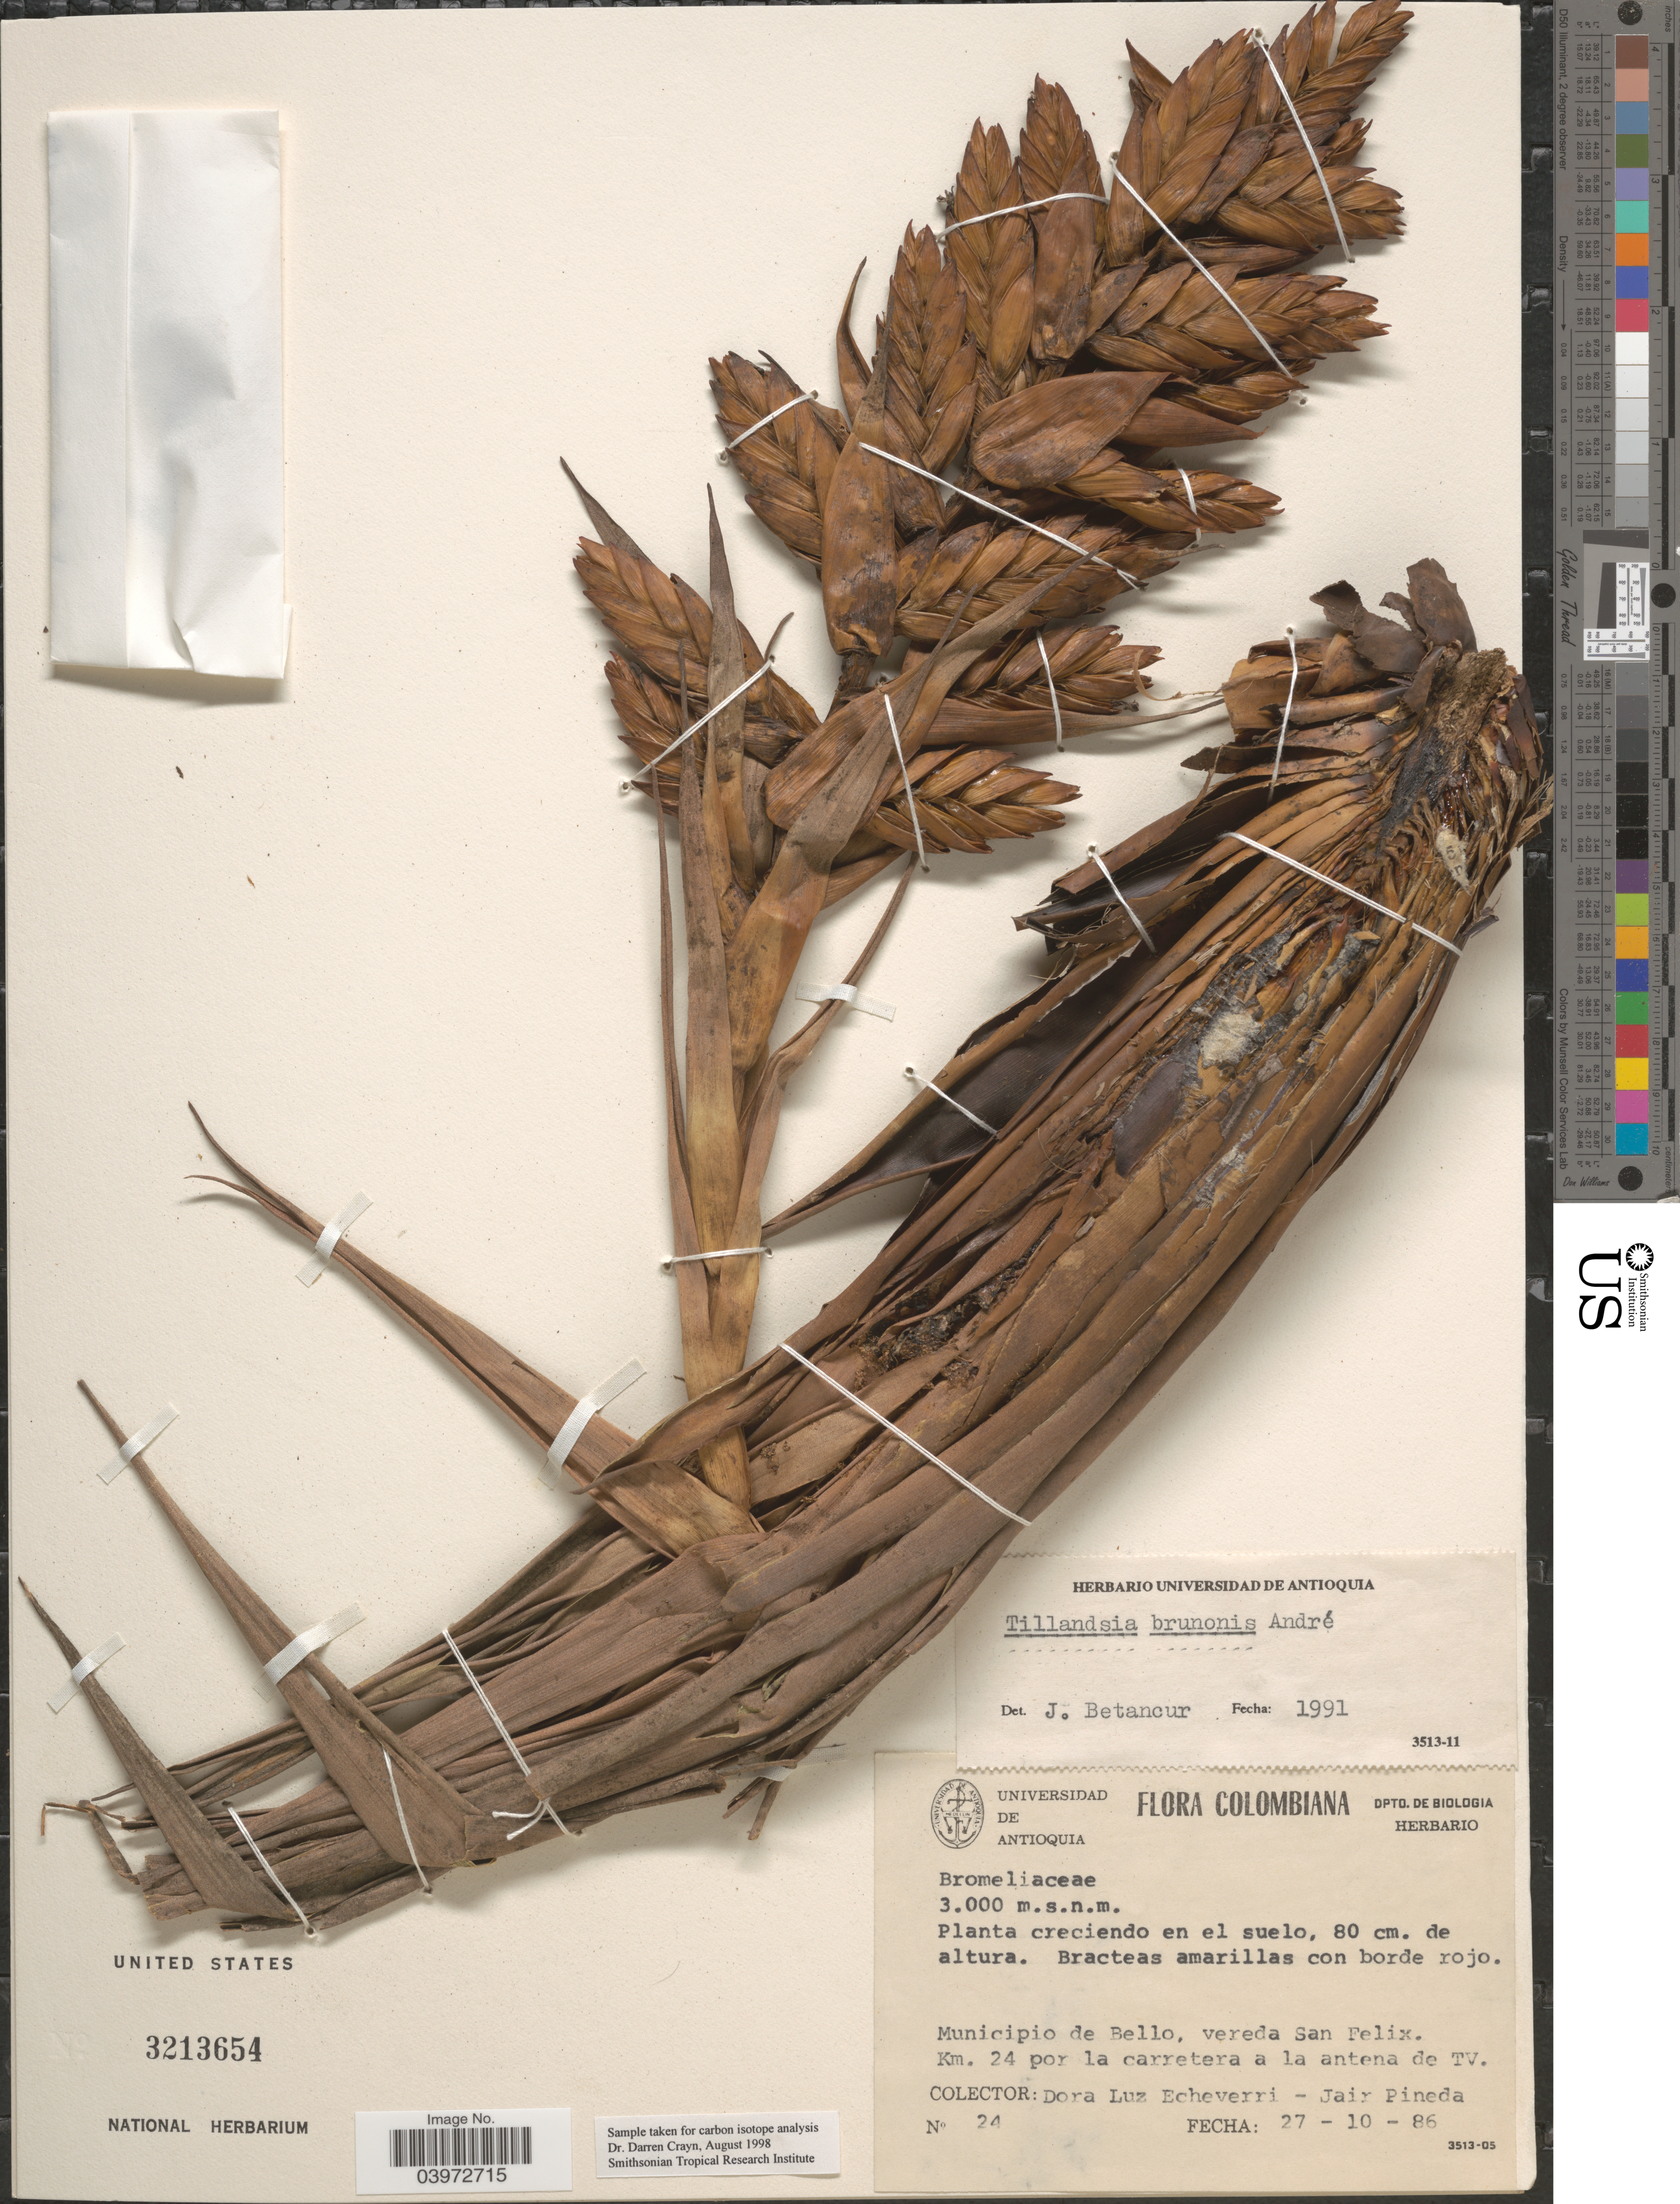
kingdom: Plantae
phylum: Tracheophyta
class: Liliopsida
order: Poales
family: Bromeliaceae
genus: Tillandsia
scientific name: Tillandsia brunonis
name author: André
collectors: D. Echeverri & J. Pineda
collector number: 24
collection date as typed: Transcribed d/m/y: 27/10/86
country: Colombia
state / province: Antioquia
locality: Municipio de Bello, vereda San Feliz. Km. 24 por la carretera a la antena de TV.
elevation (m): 3000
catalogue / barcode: US 3213654